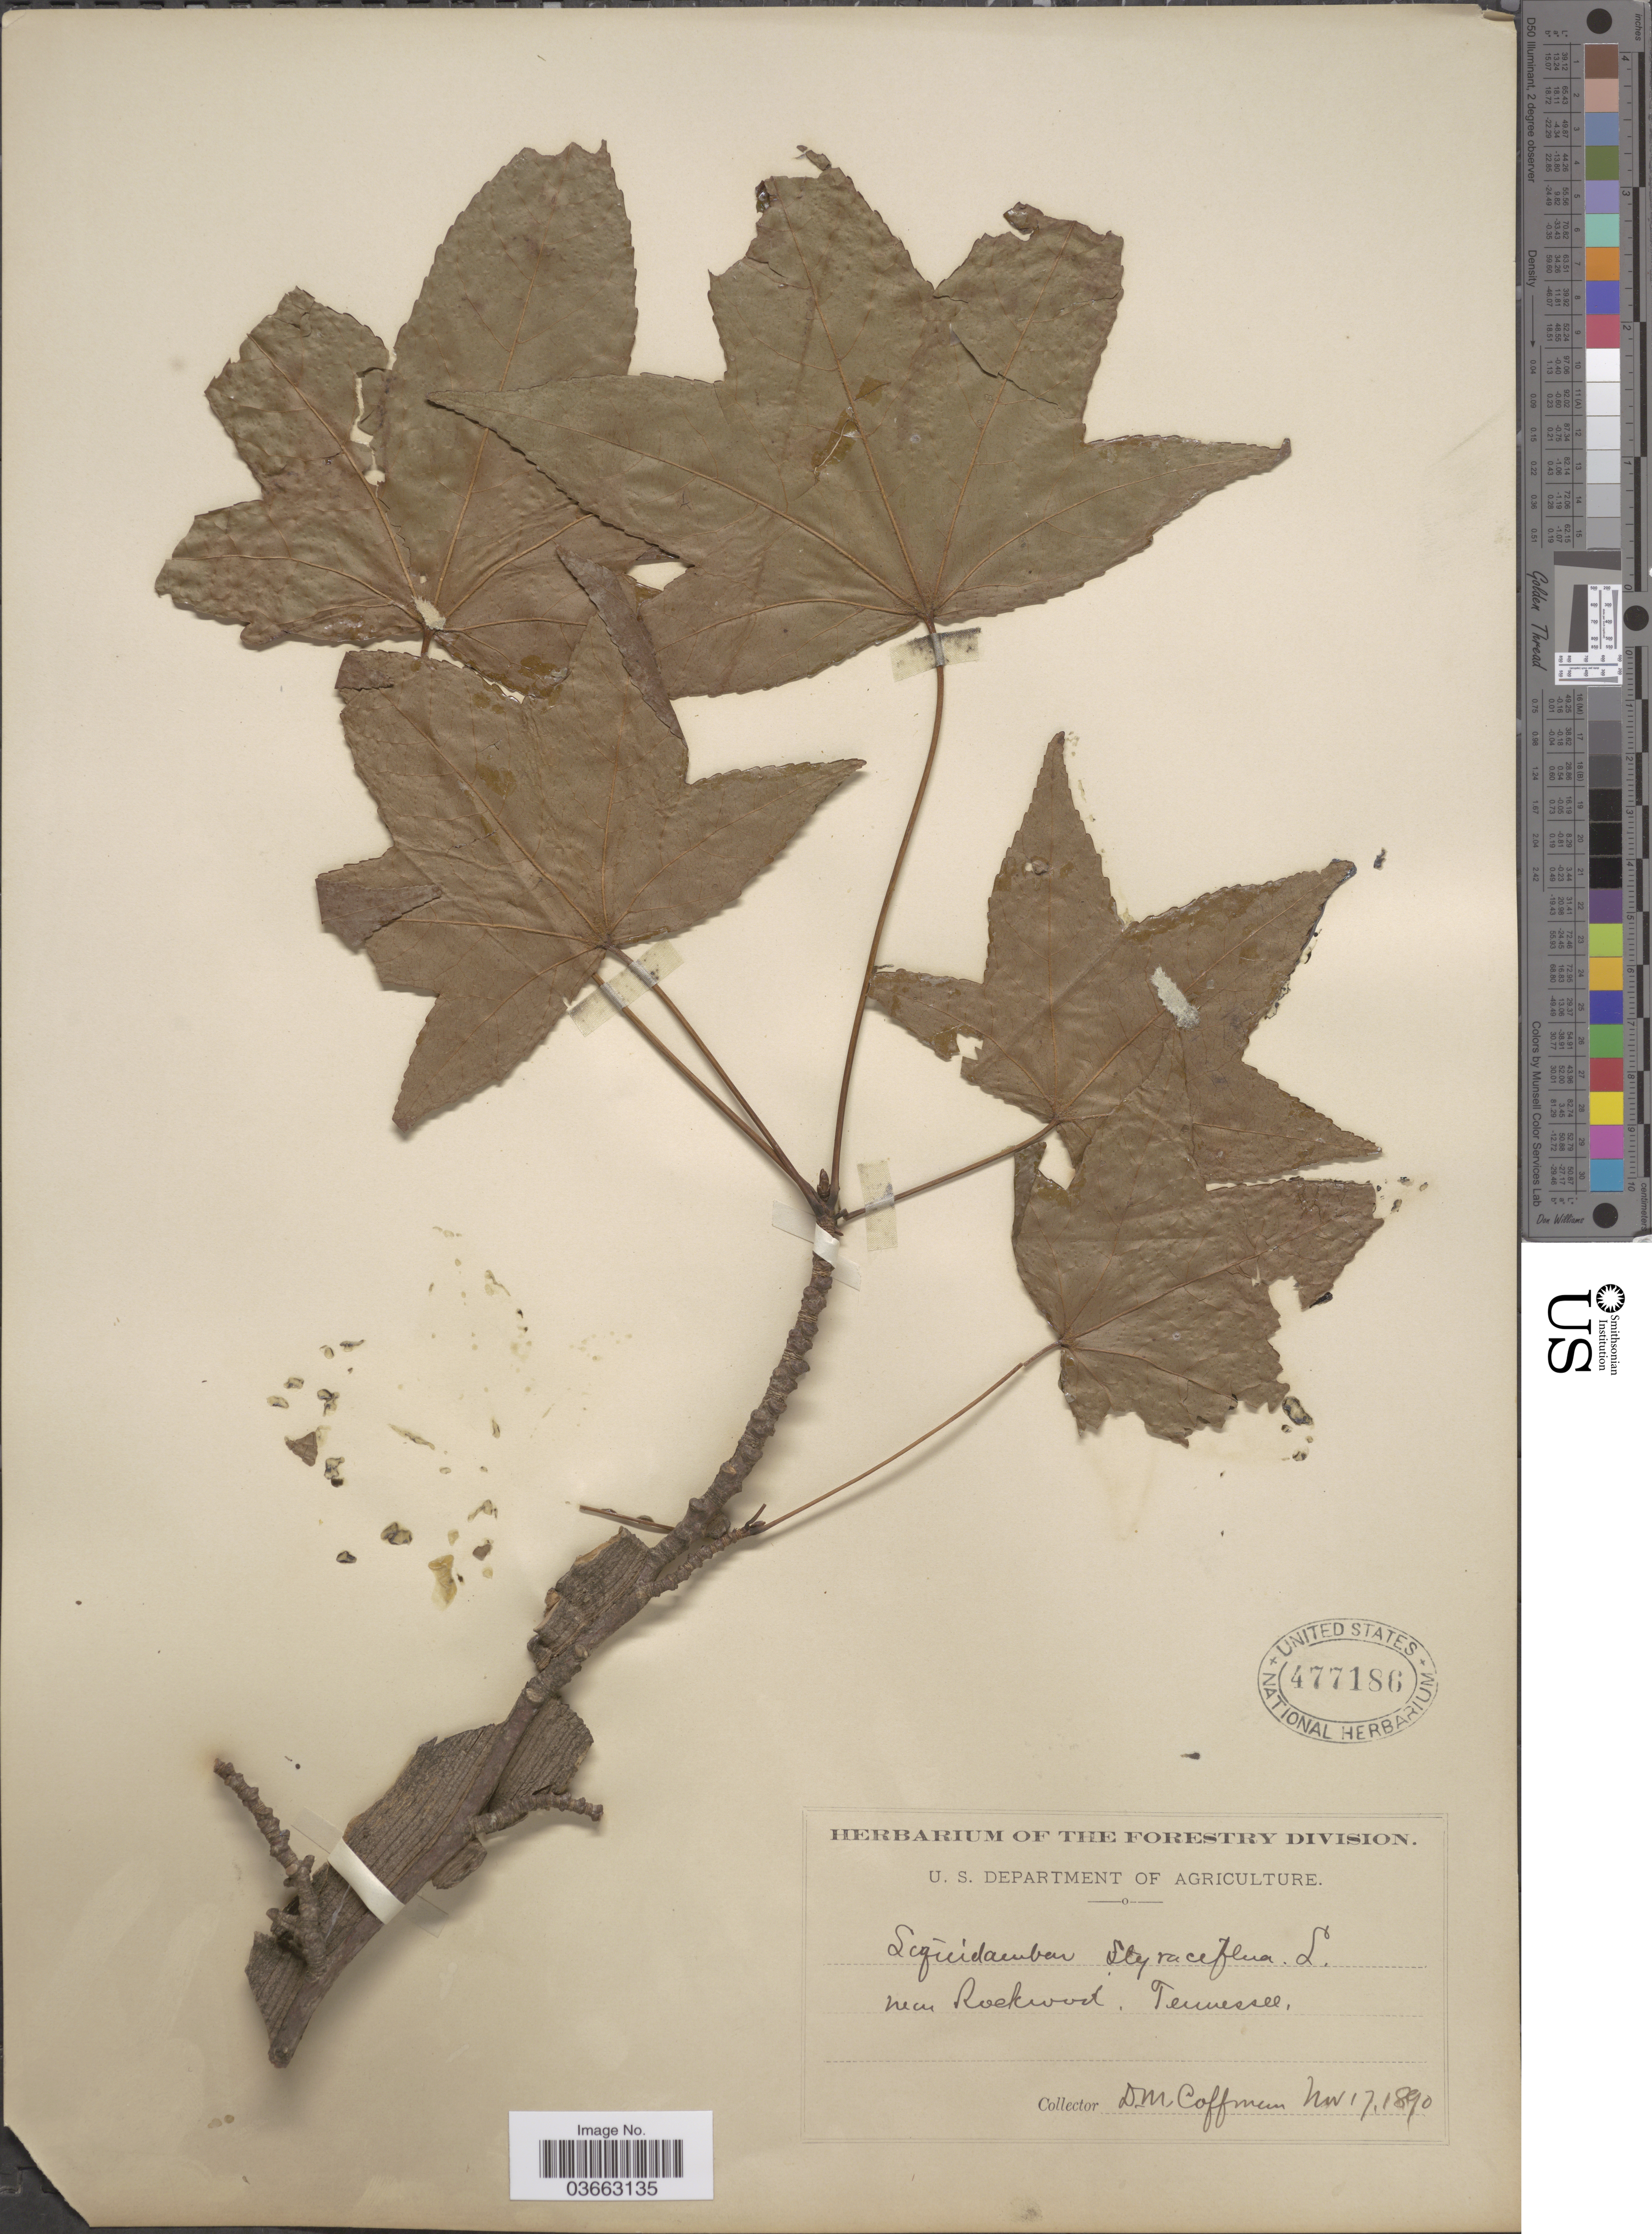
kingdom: Plantae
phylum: Tracheophyta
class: Magnoliopsida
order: Saxifragales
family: Altingiaceae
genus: Liquidambar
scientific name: Liquidambar styraciflua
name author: L.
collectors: D. M. Coffman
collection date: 1890-11-17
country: United States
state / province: Tennessee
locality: Near Rockwood.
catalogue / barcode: US 477186